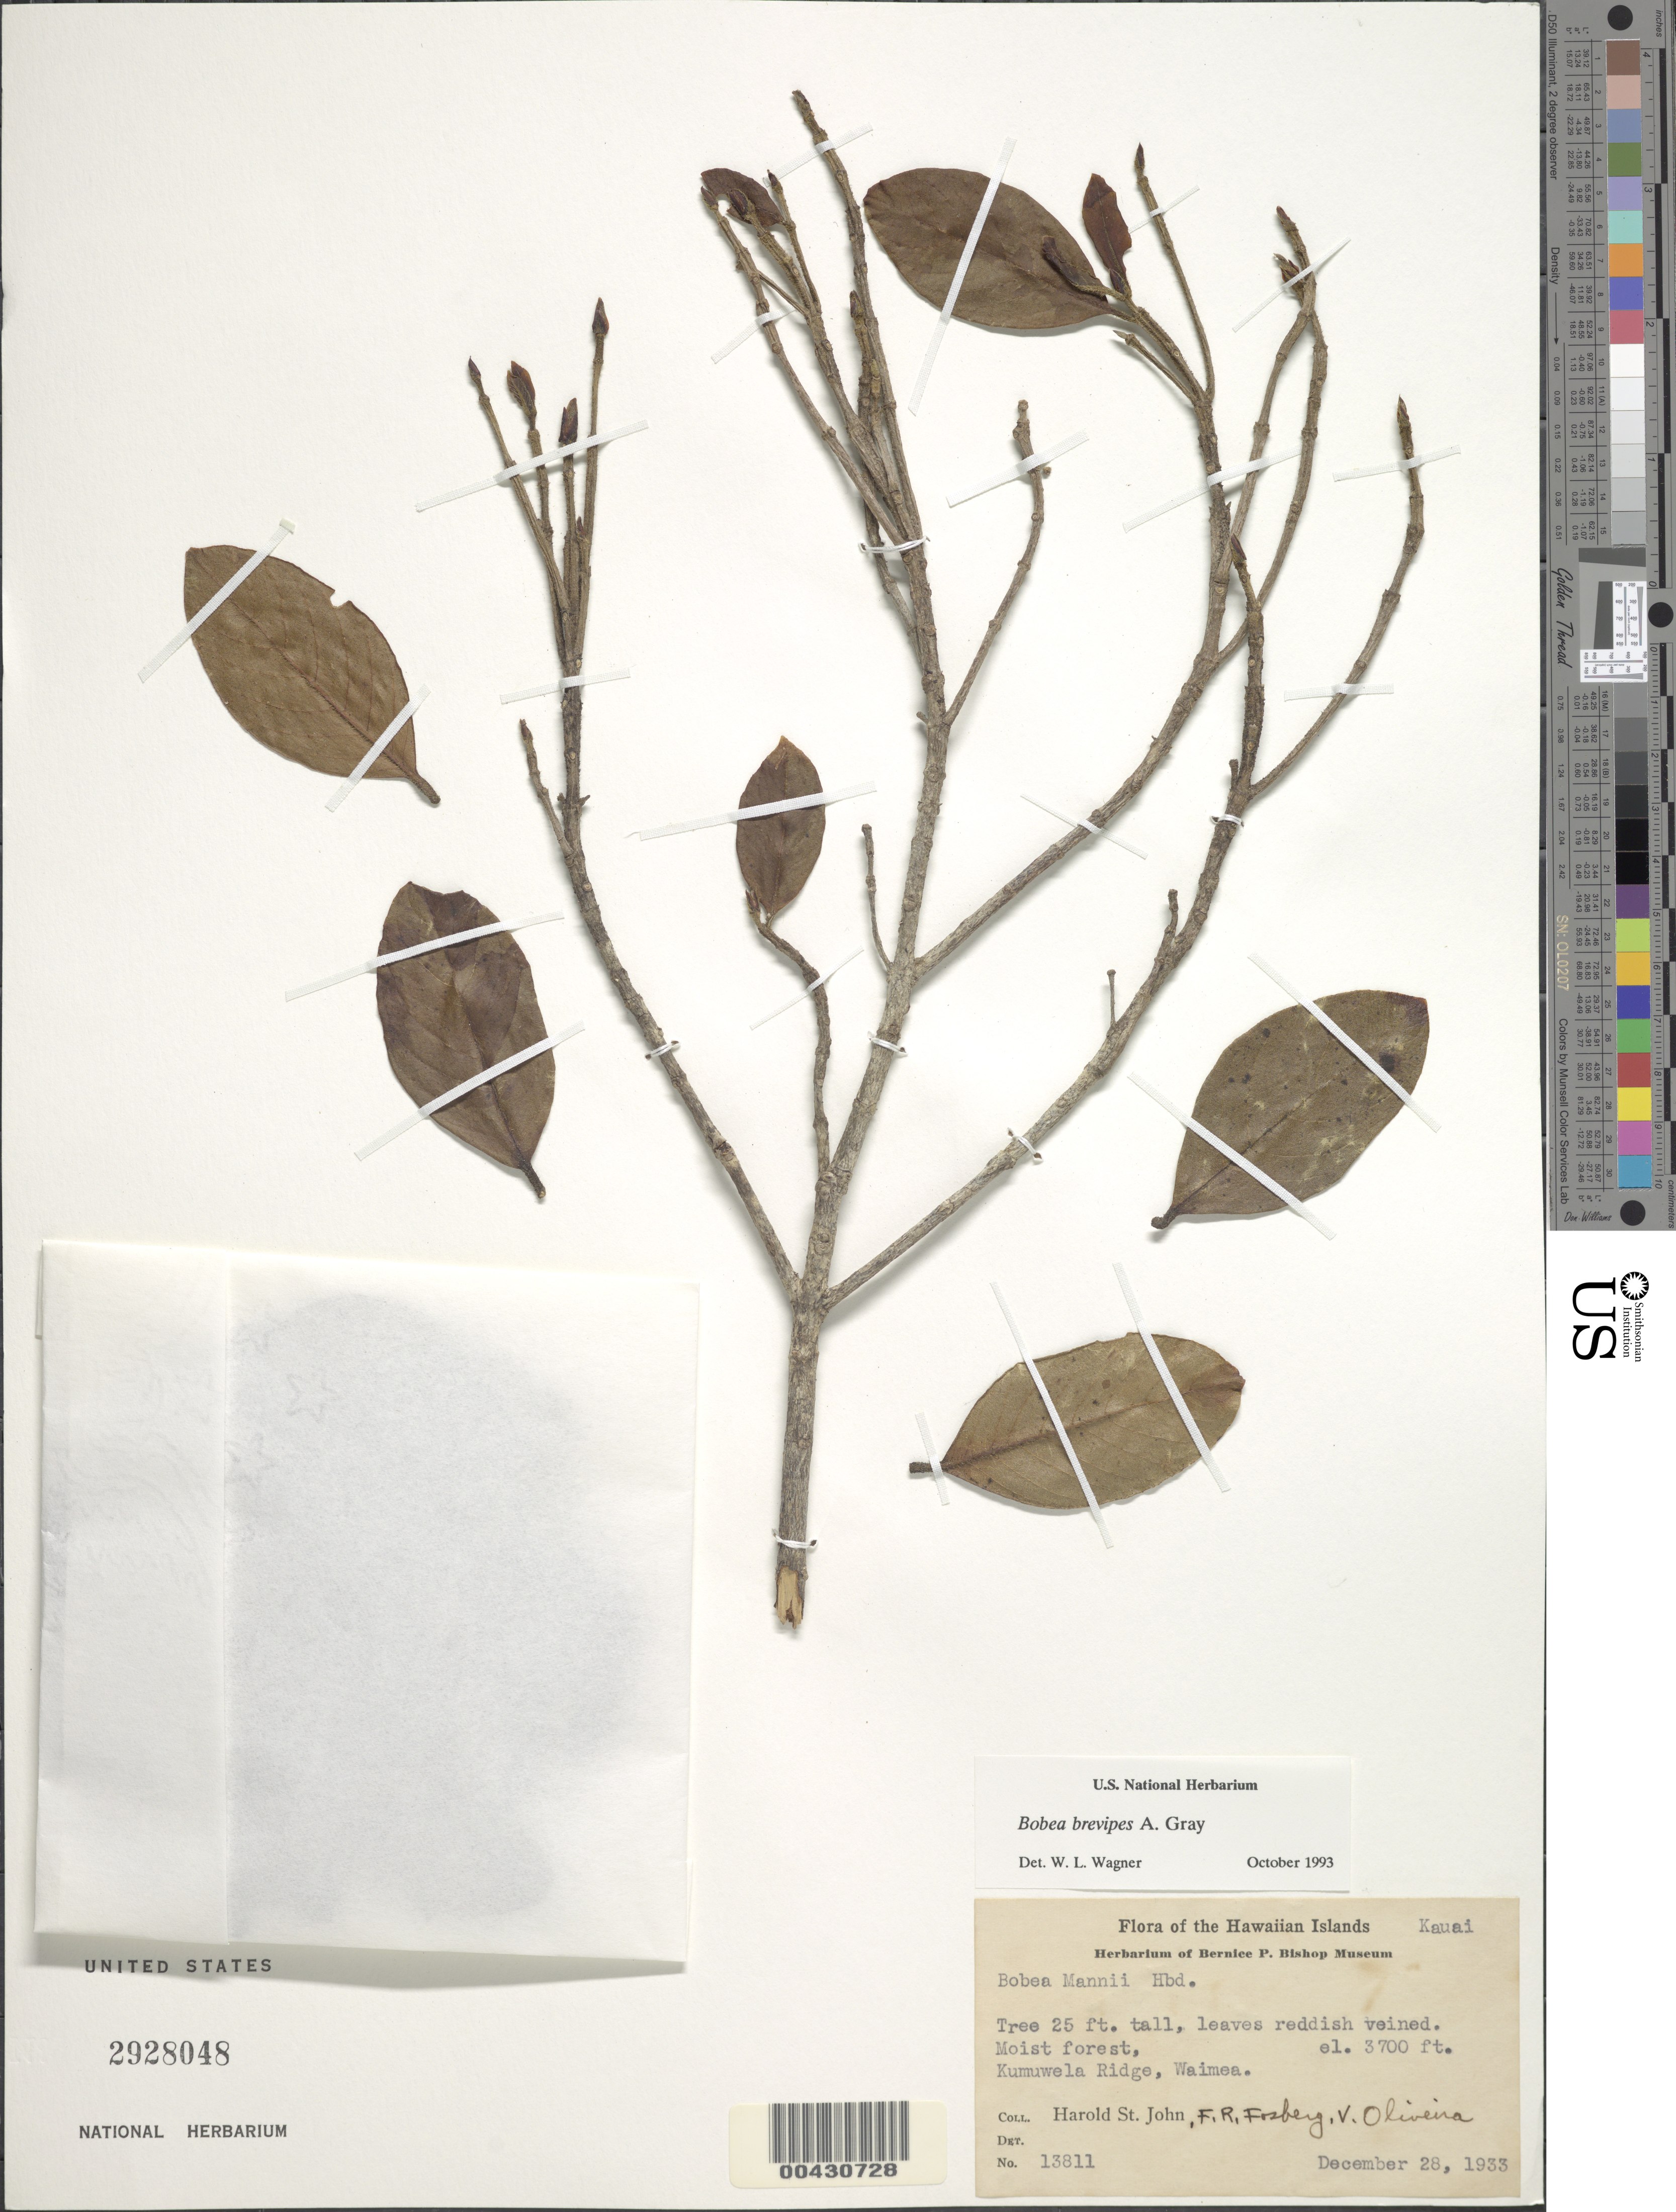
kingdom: Plantae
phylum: Tracheophyta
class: Magnoliopsida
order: Gentianales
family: Rubiaceae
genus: Bobea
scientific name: Bobea brevipes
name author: A. Gray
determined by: Wagner, W. L., (BOT), Smithsonian Institution - National Museum of Natural History (UNITED STATES)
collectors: H. St. John, F. R. Fosberg & V. Oliveira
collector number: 13811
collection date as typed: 28 Dec 1933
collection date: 1933-12-28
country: United States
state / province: Hawaii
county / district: Kauai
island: Kaua'i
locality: Kumuwela Ridge, Waimea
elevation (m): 1128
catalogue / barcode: US 2928048